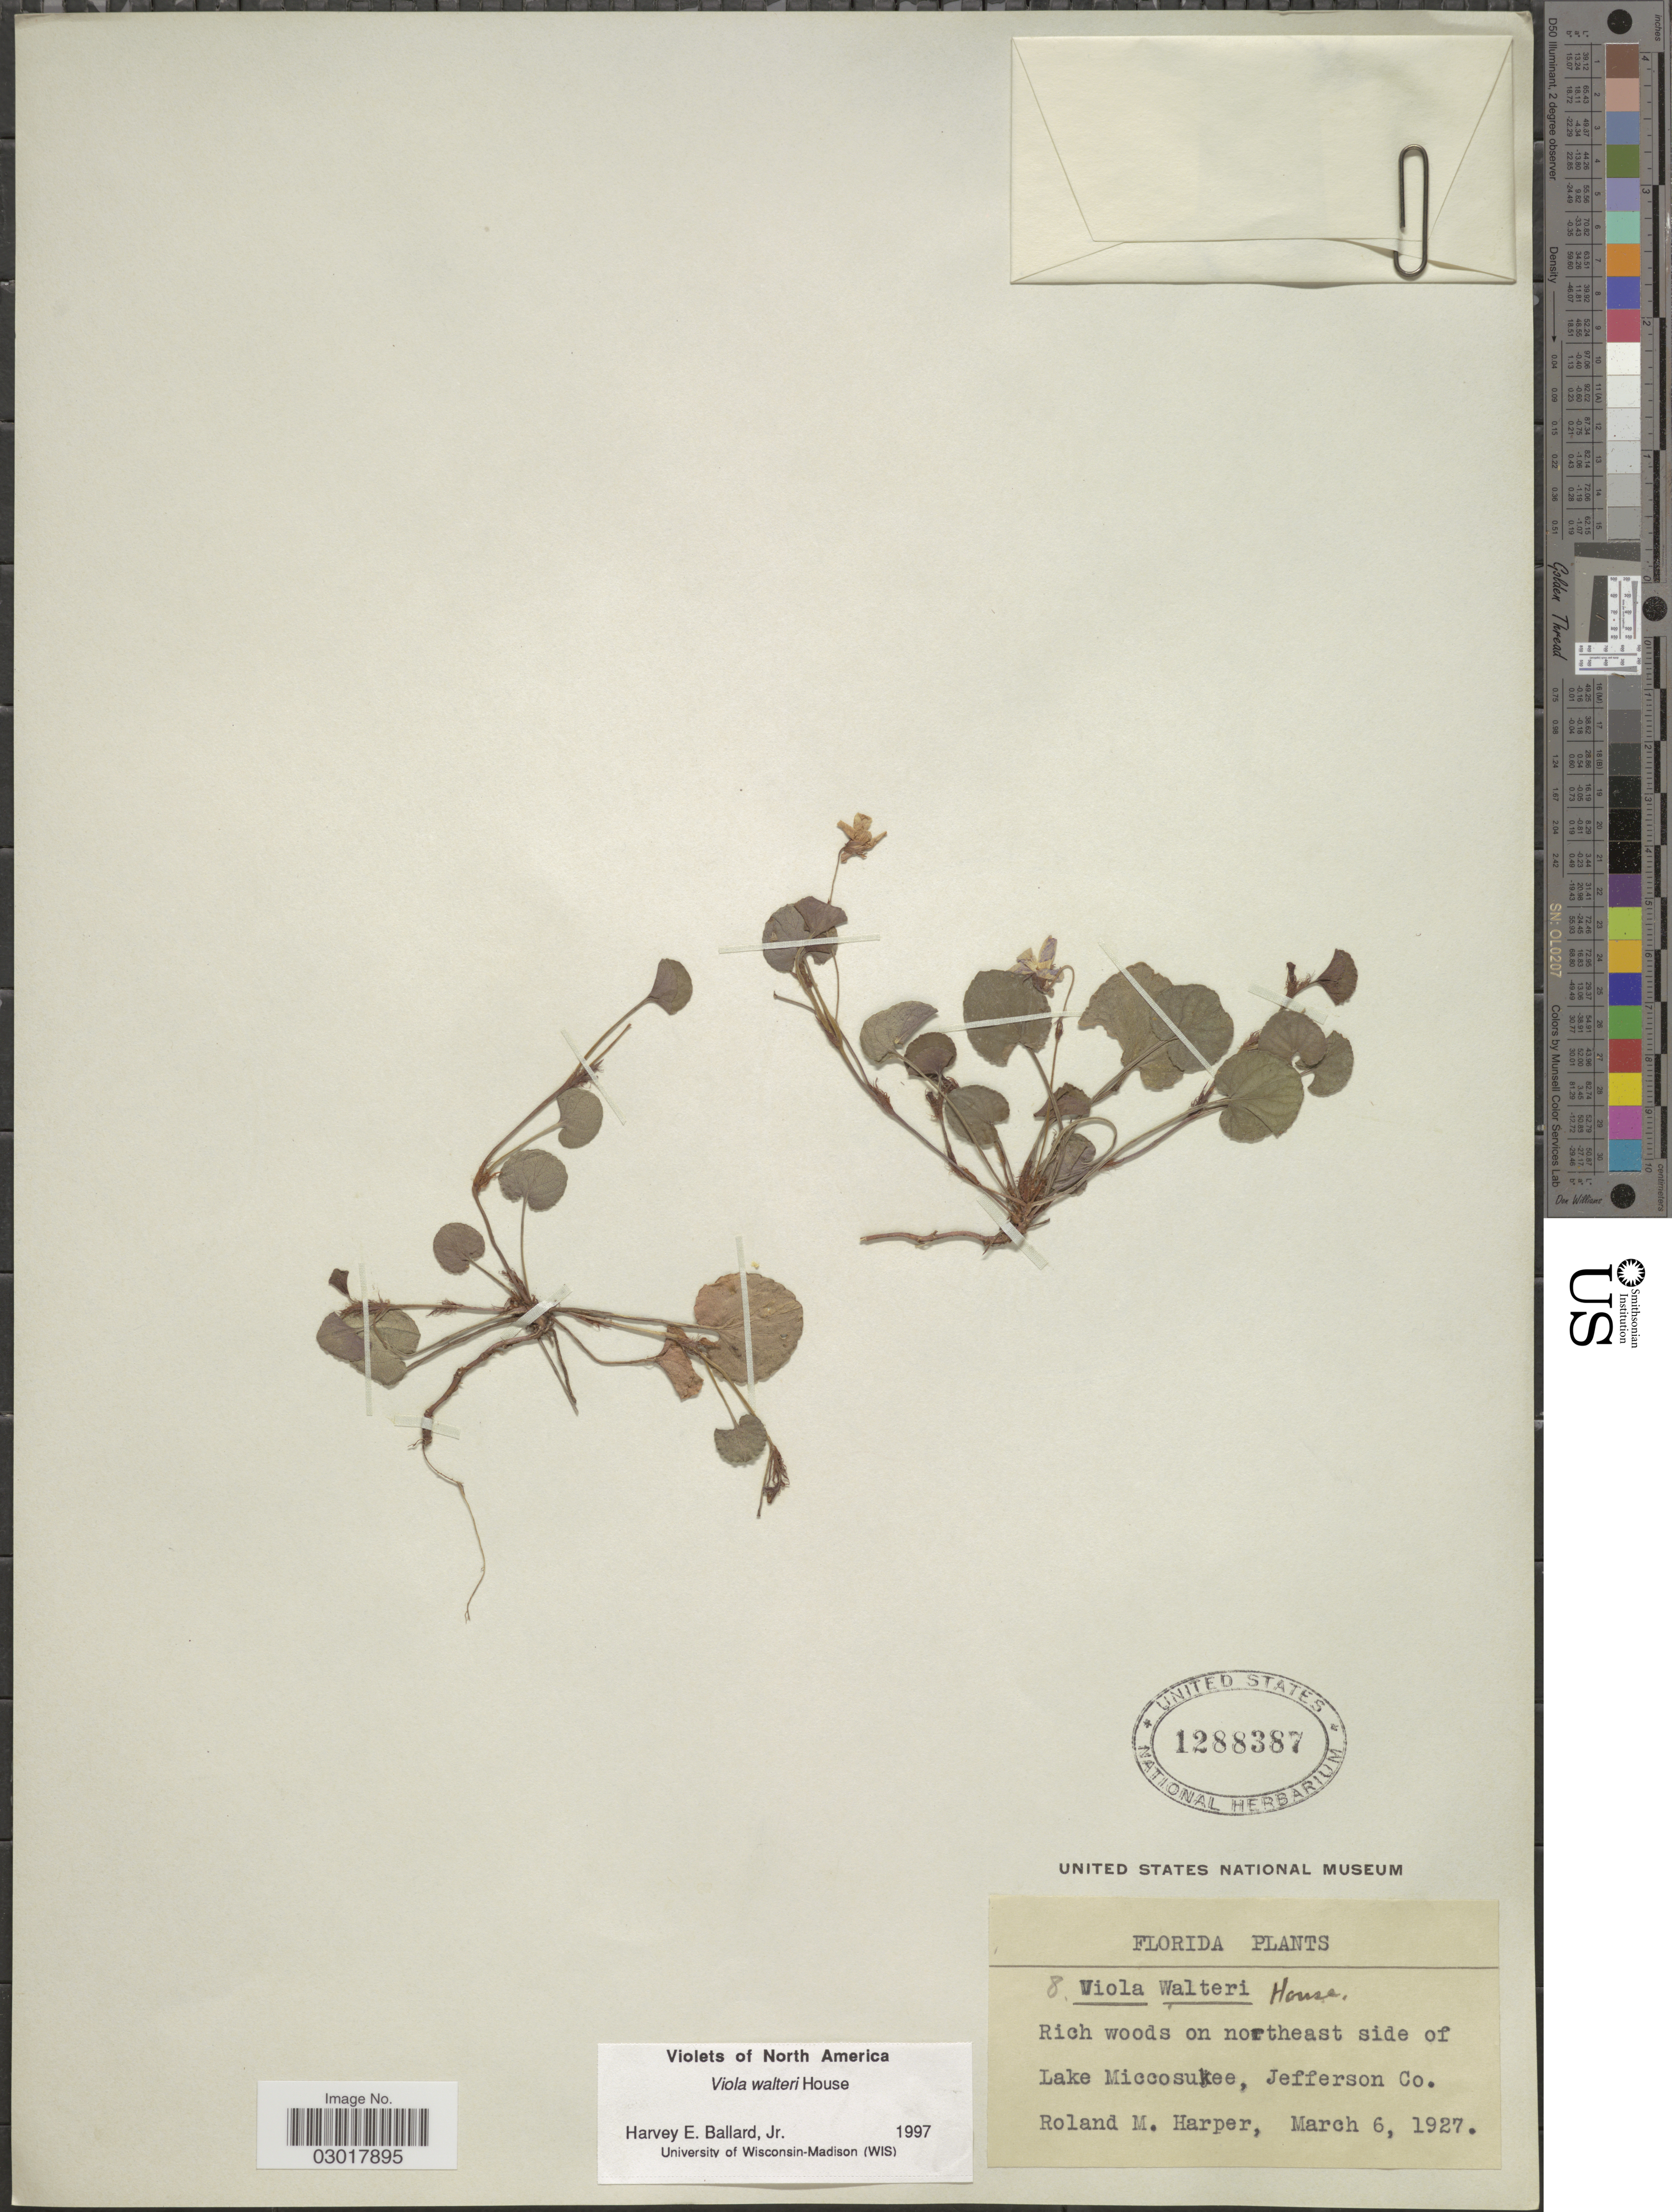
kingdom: Plantae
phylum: Tracheophyta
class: Magnoliopsida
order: Malpighiales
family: Violaceae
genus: Viola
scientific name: Viola walteri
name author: House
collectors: R. M. Harper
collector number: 8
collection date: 1927-03-06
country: United States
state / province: Florida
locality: Rich woods on northeast side of Lake Miccosukee, Jefferson Co.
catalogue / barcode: US 1288387